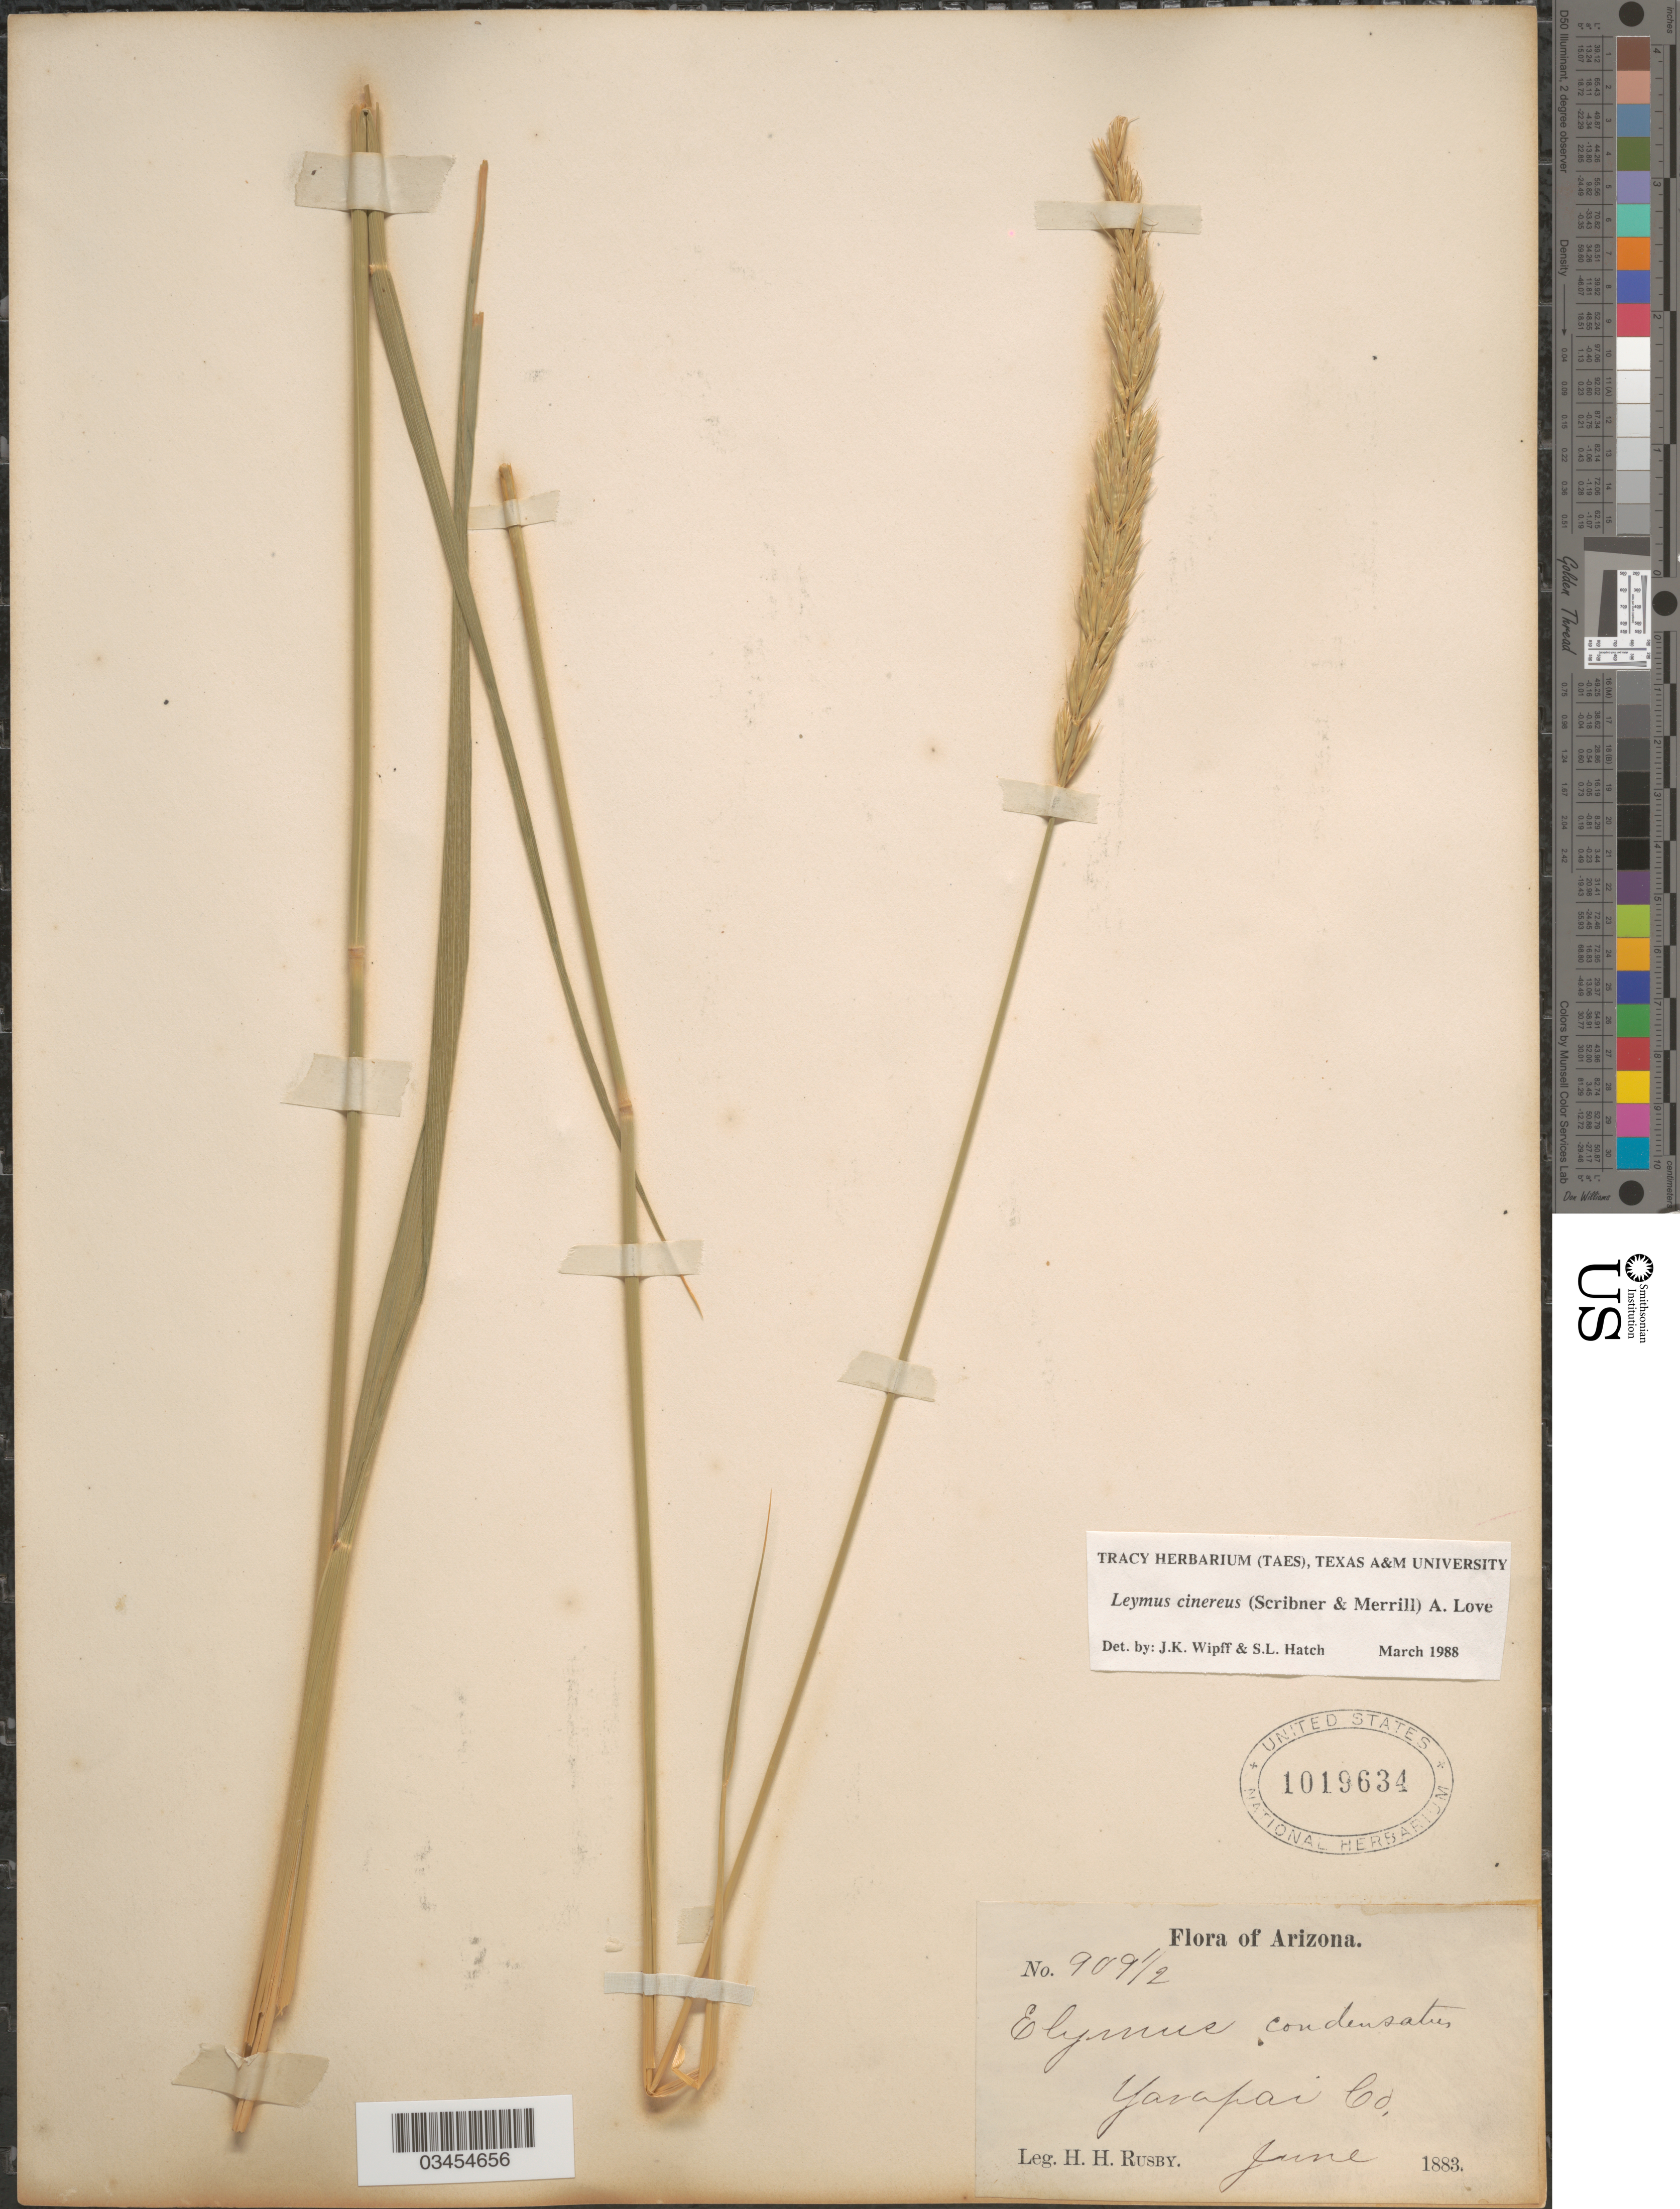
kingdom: Plantae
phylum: Tracheophyta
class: Liliopsida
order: Poales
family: Poaceae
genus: Leymus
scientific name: Leymus cinereus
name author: (Scribn. & Merr.) Á. Löve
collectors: H. H. Rusby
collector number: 909½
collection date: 1883-06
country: United States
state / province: Arizona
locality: Yavapai Co.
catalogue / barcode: US 1019634